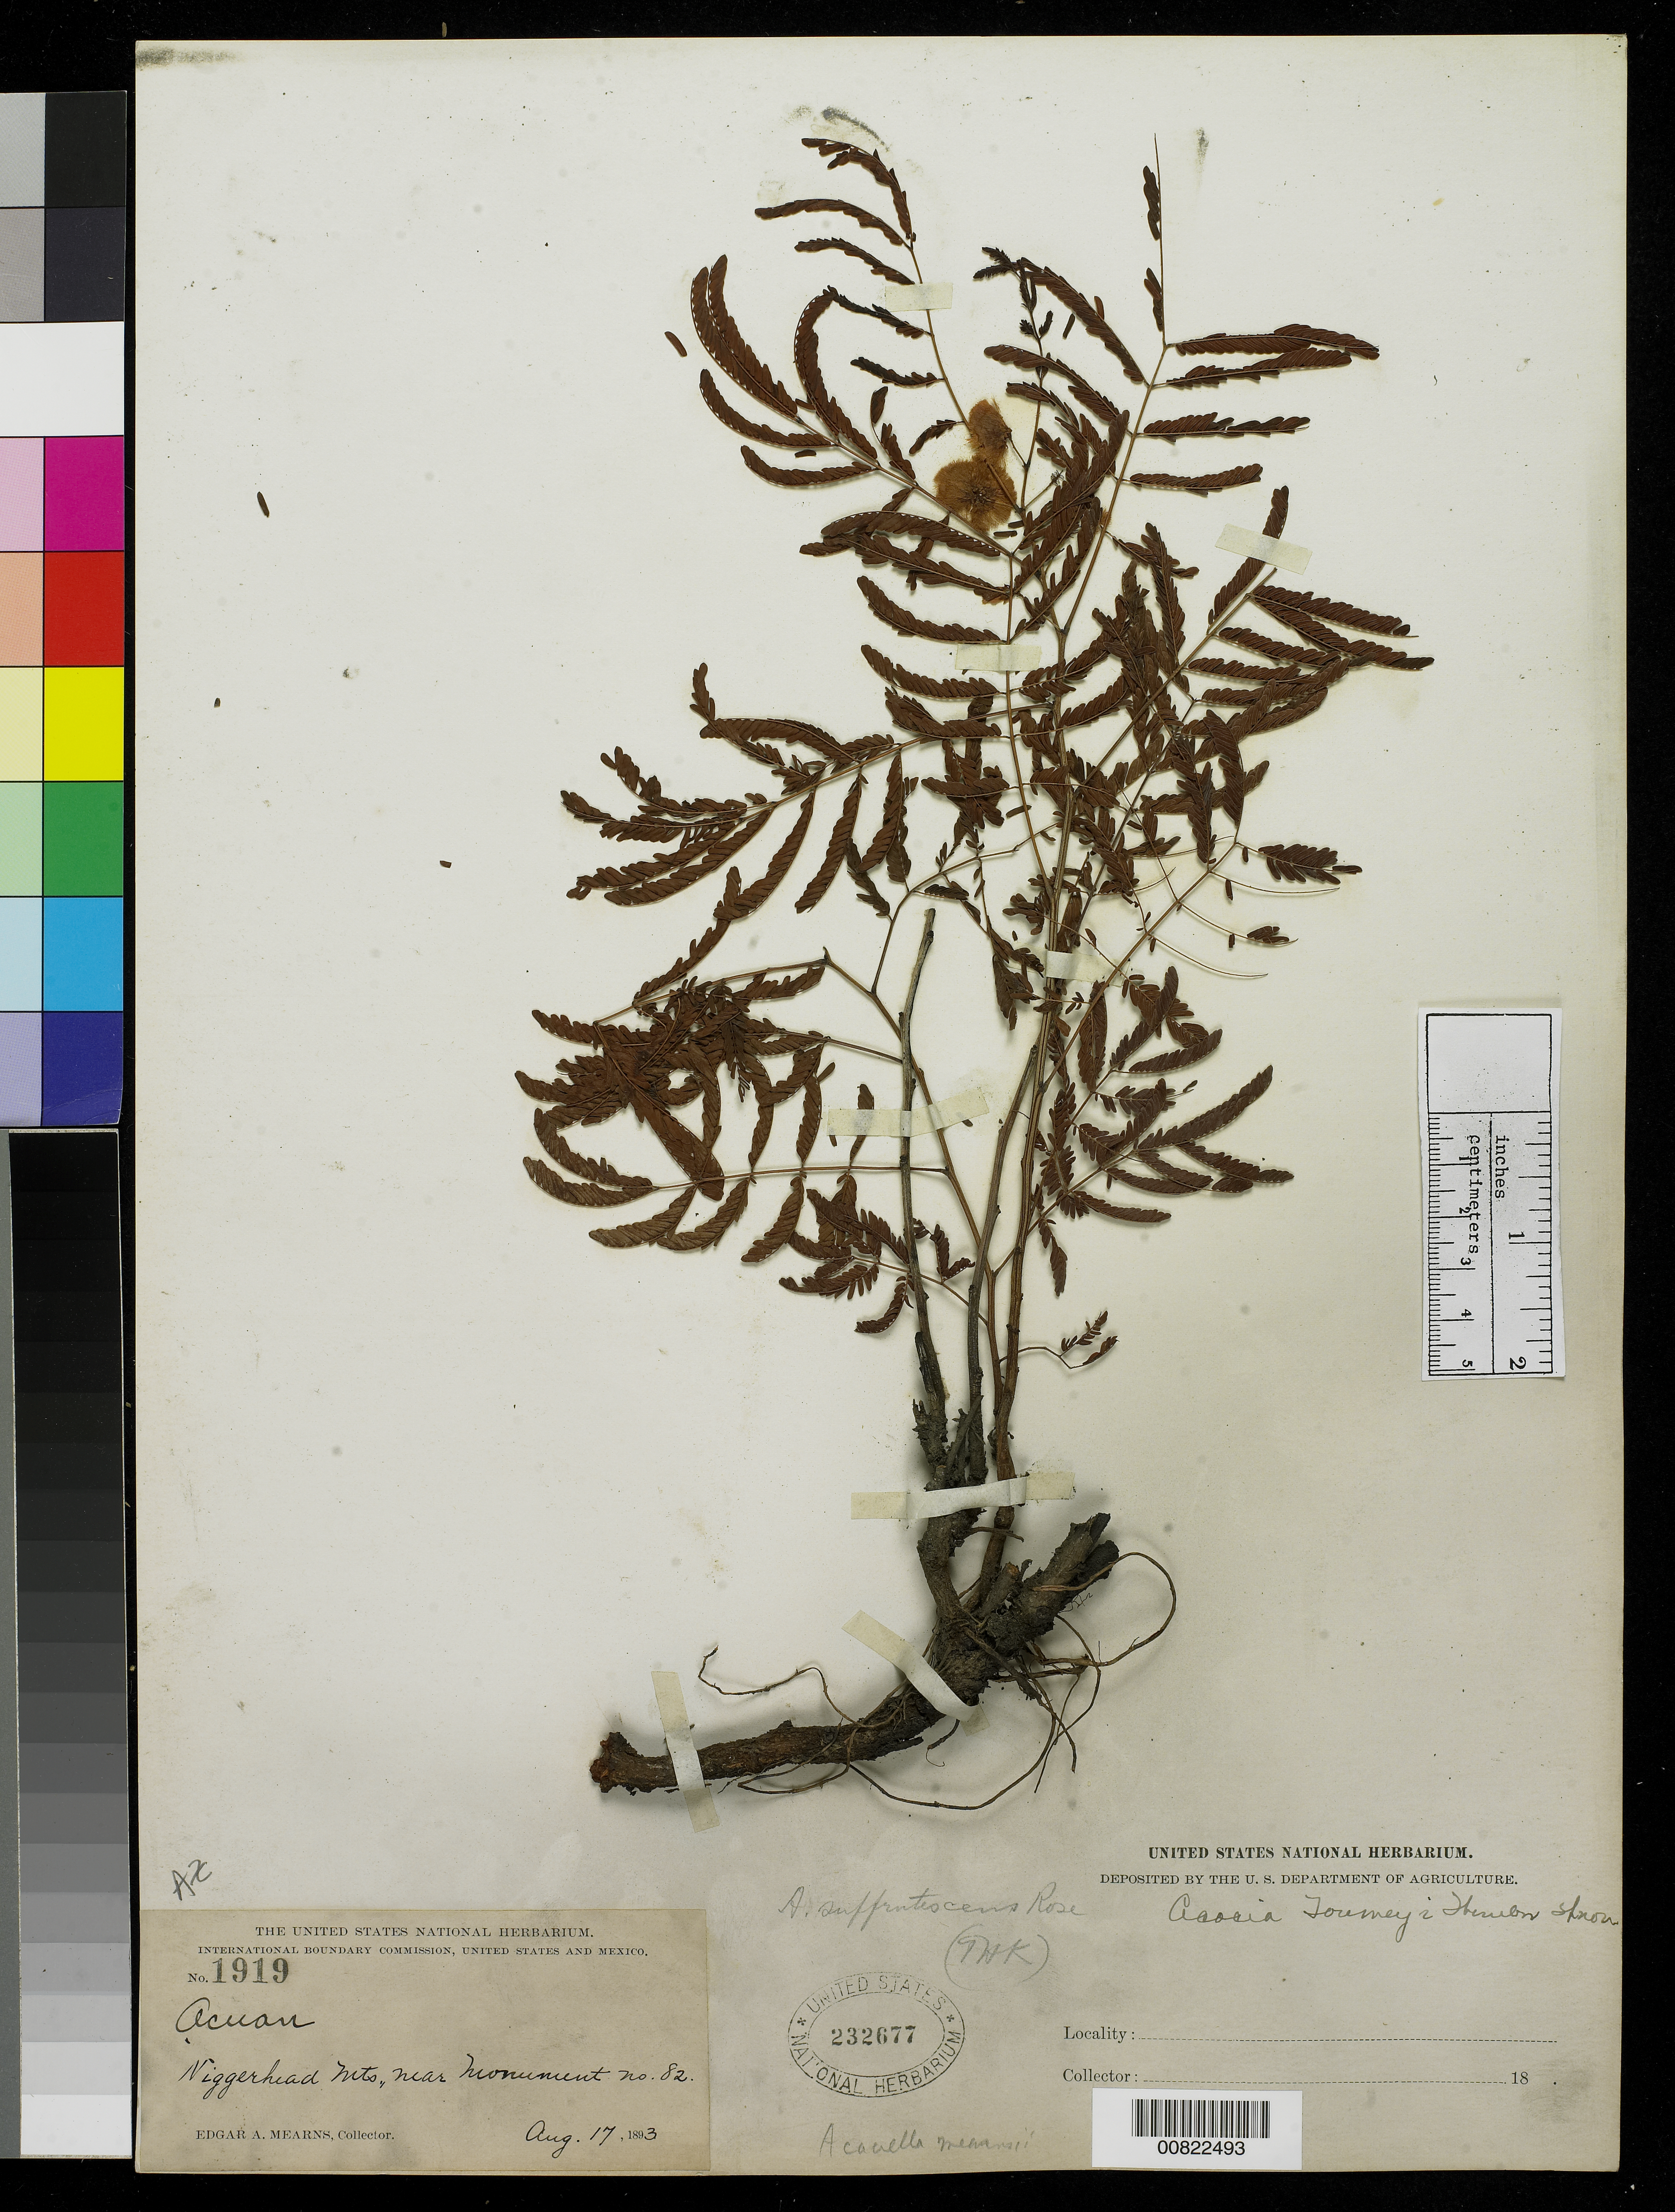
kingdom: Plantae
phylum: Tracheophyta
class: Magnoliopsida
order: Fabales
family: Fabaceae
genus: Acaciella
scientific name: Acaciella angustissima var. angustissima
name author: (Mill.) Britton & Rose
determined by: Strong, M. T., (US), Smithsonian Institution - National Museum of Natural History (UNITED STATES)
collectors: E. A. Mearns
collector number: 1919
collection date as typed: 17 Aug 1893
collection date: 1893-08-17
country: United States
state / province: Arizona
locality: Niggerhead Mts., near monument no. 82.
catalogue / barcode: US 232677